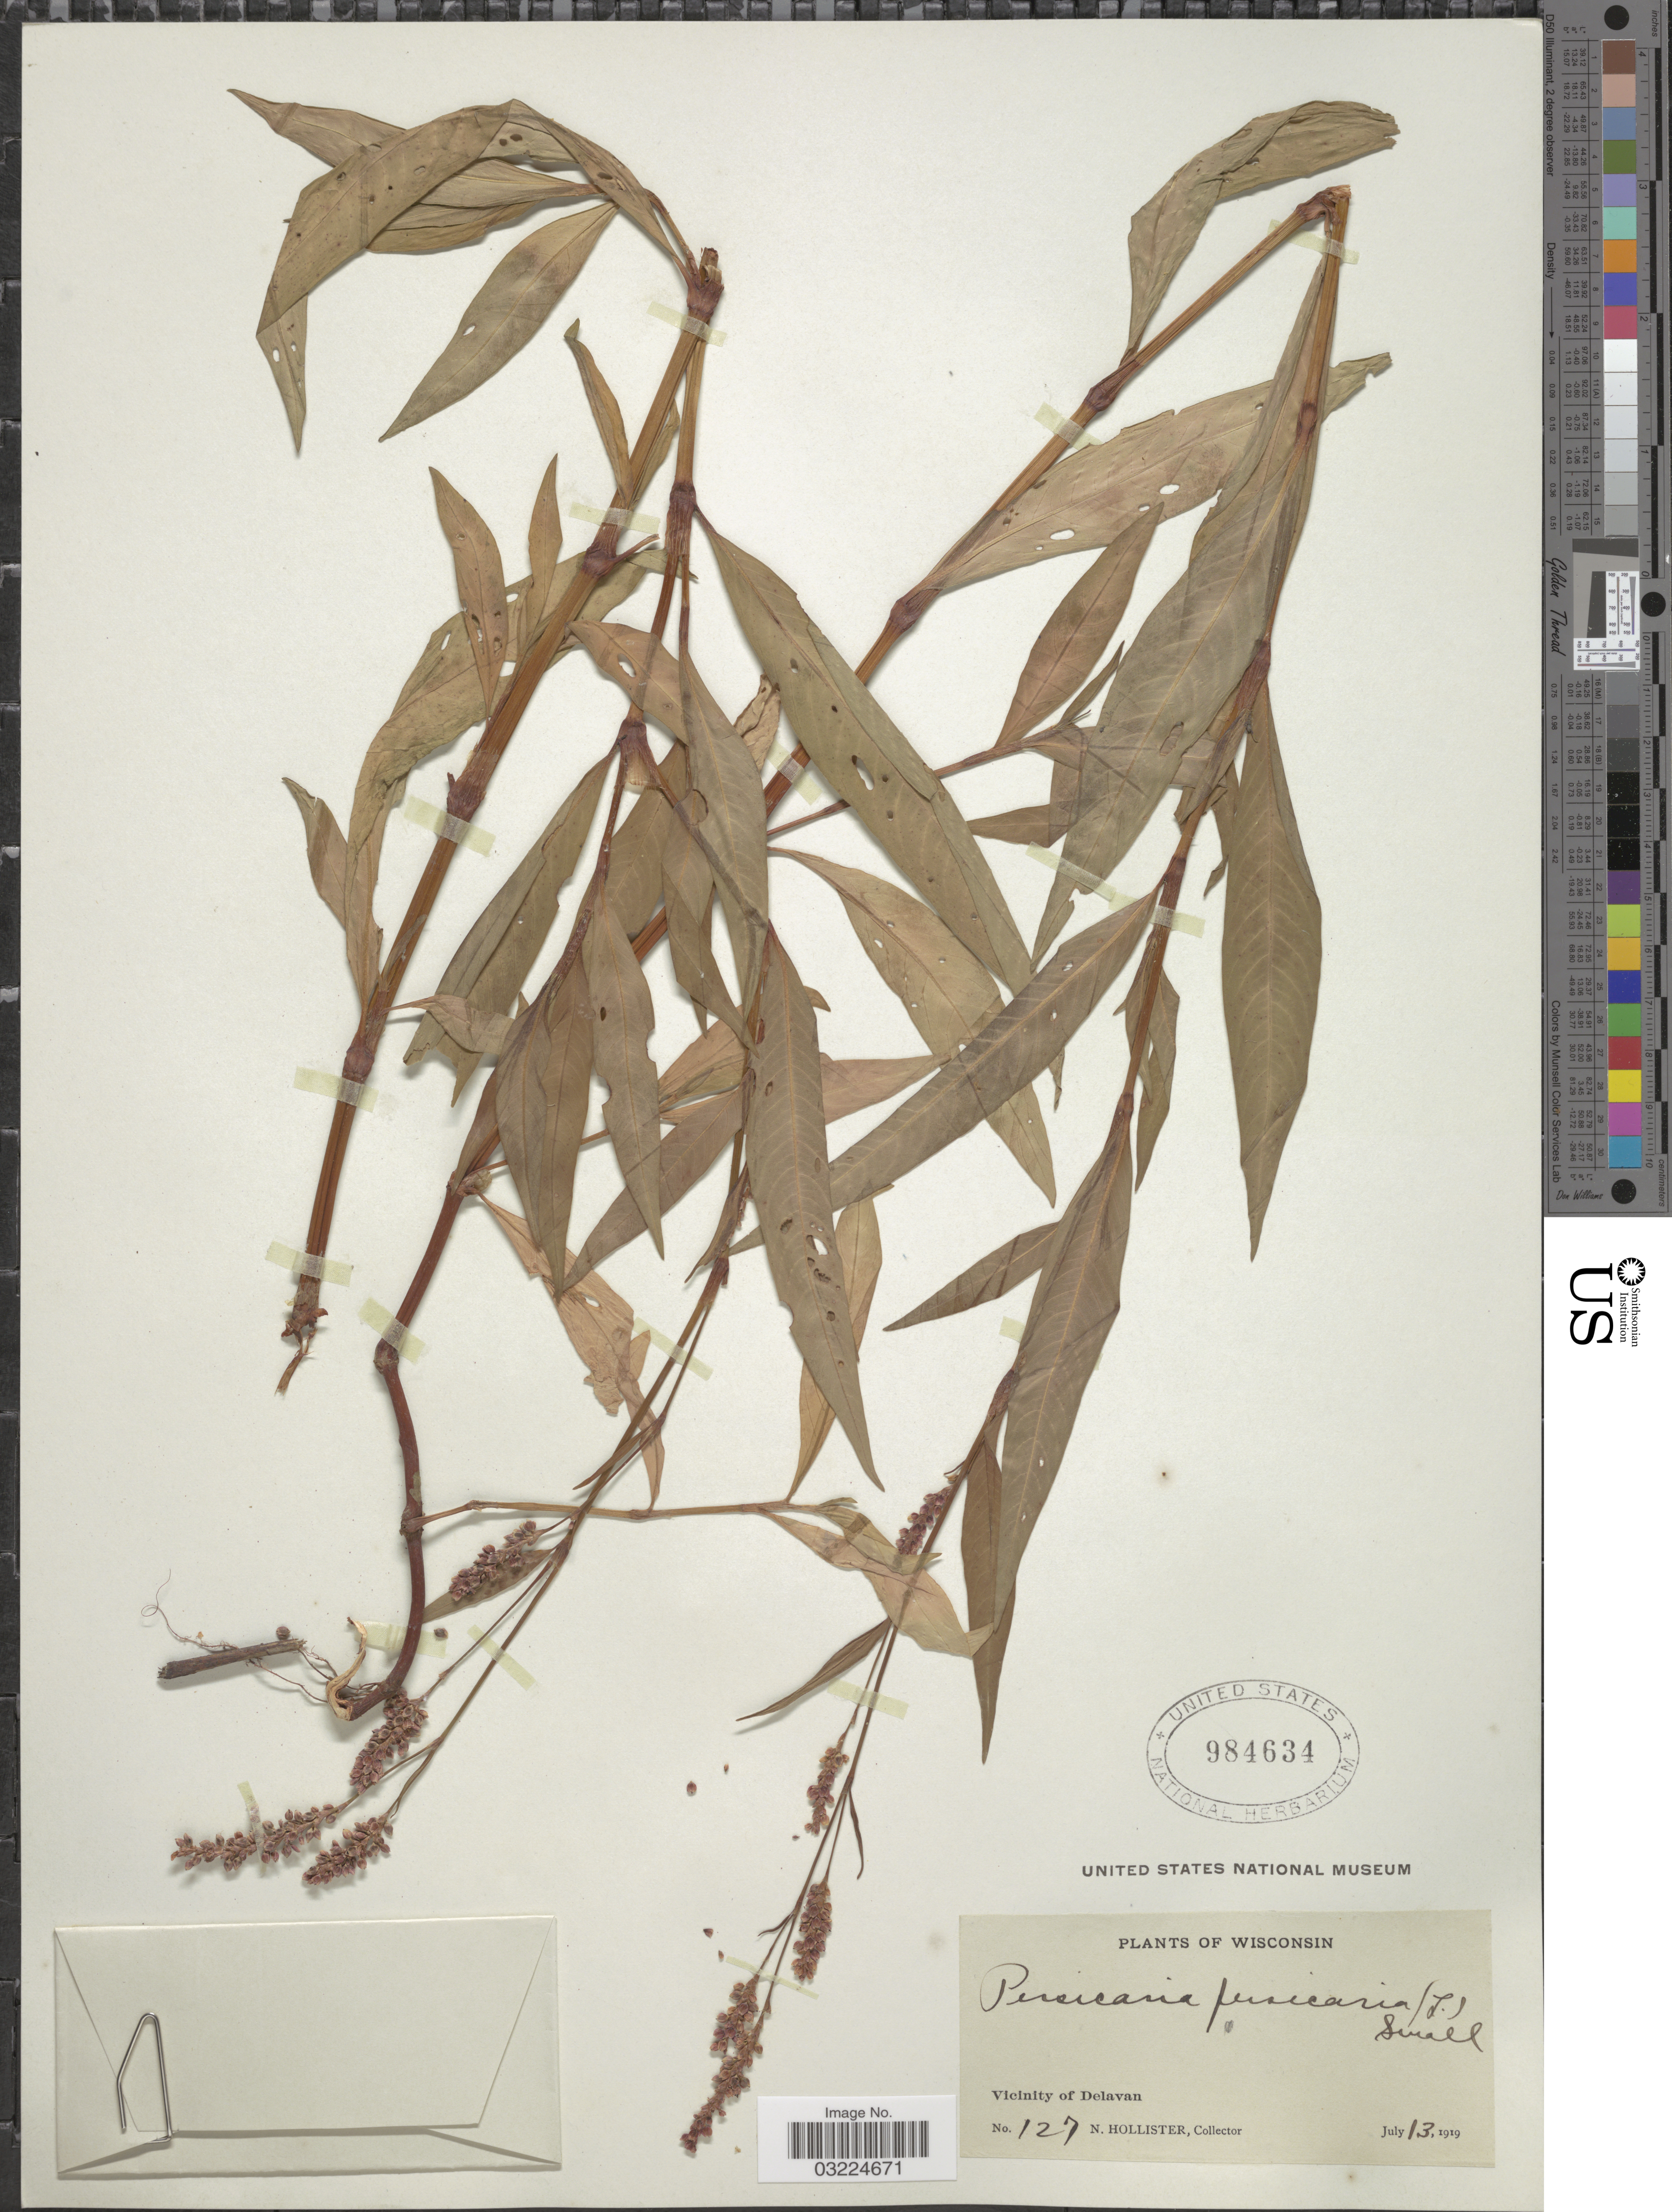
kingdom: Plantae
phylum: Tracheophyta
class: Magnoliopsida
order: Caryophyllales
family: Polygonaceae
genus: Persicaria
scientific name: Persicaria maculosa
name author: S.F. Gray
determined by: Atha, D. E.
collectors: N. Hollister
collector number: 127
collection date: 1919-07-13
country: United States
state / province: Wisconsin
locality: Vicinity of Delavan.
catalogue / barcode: US 984634